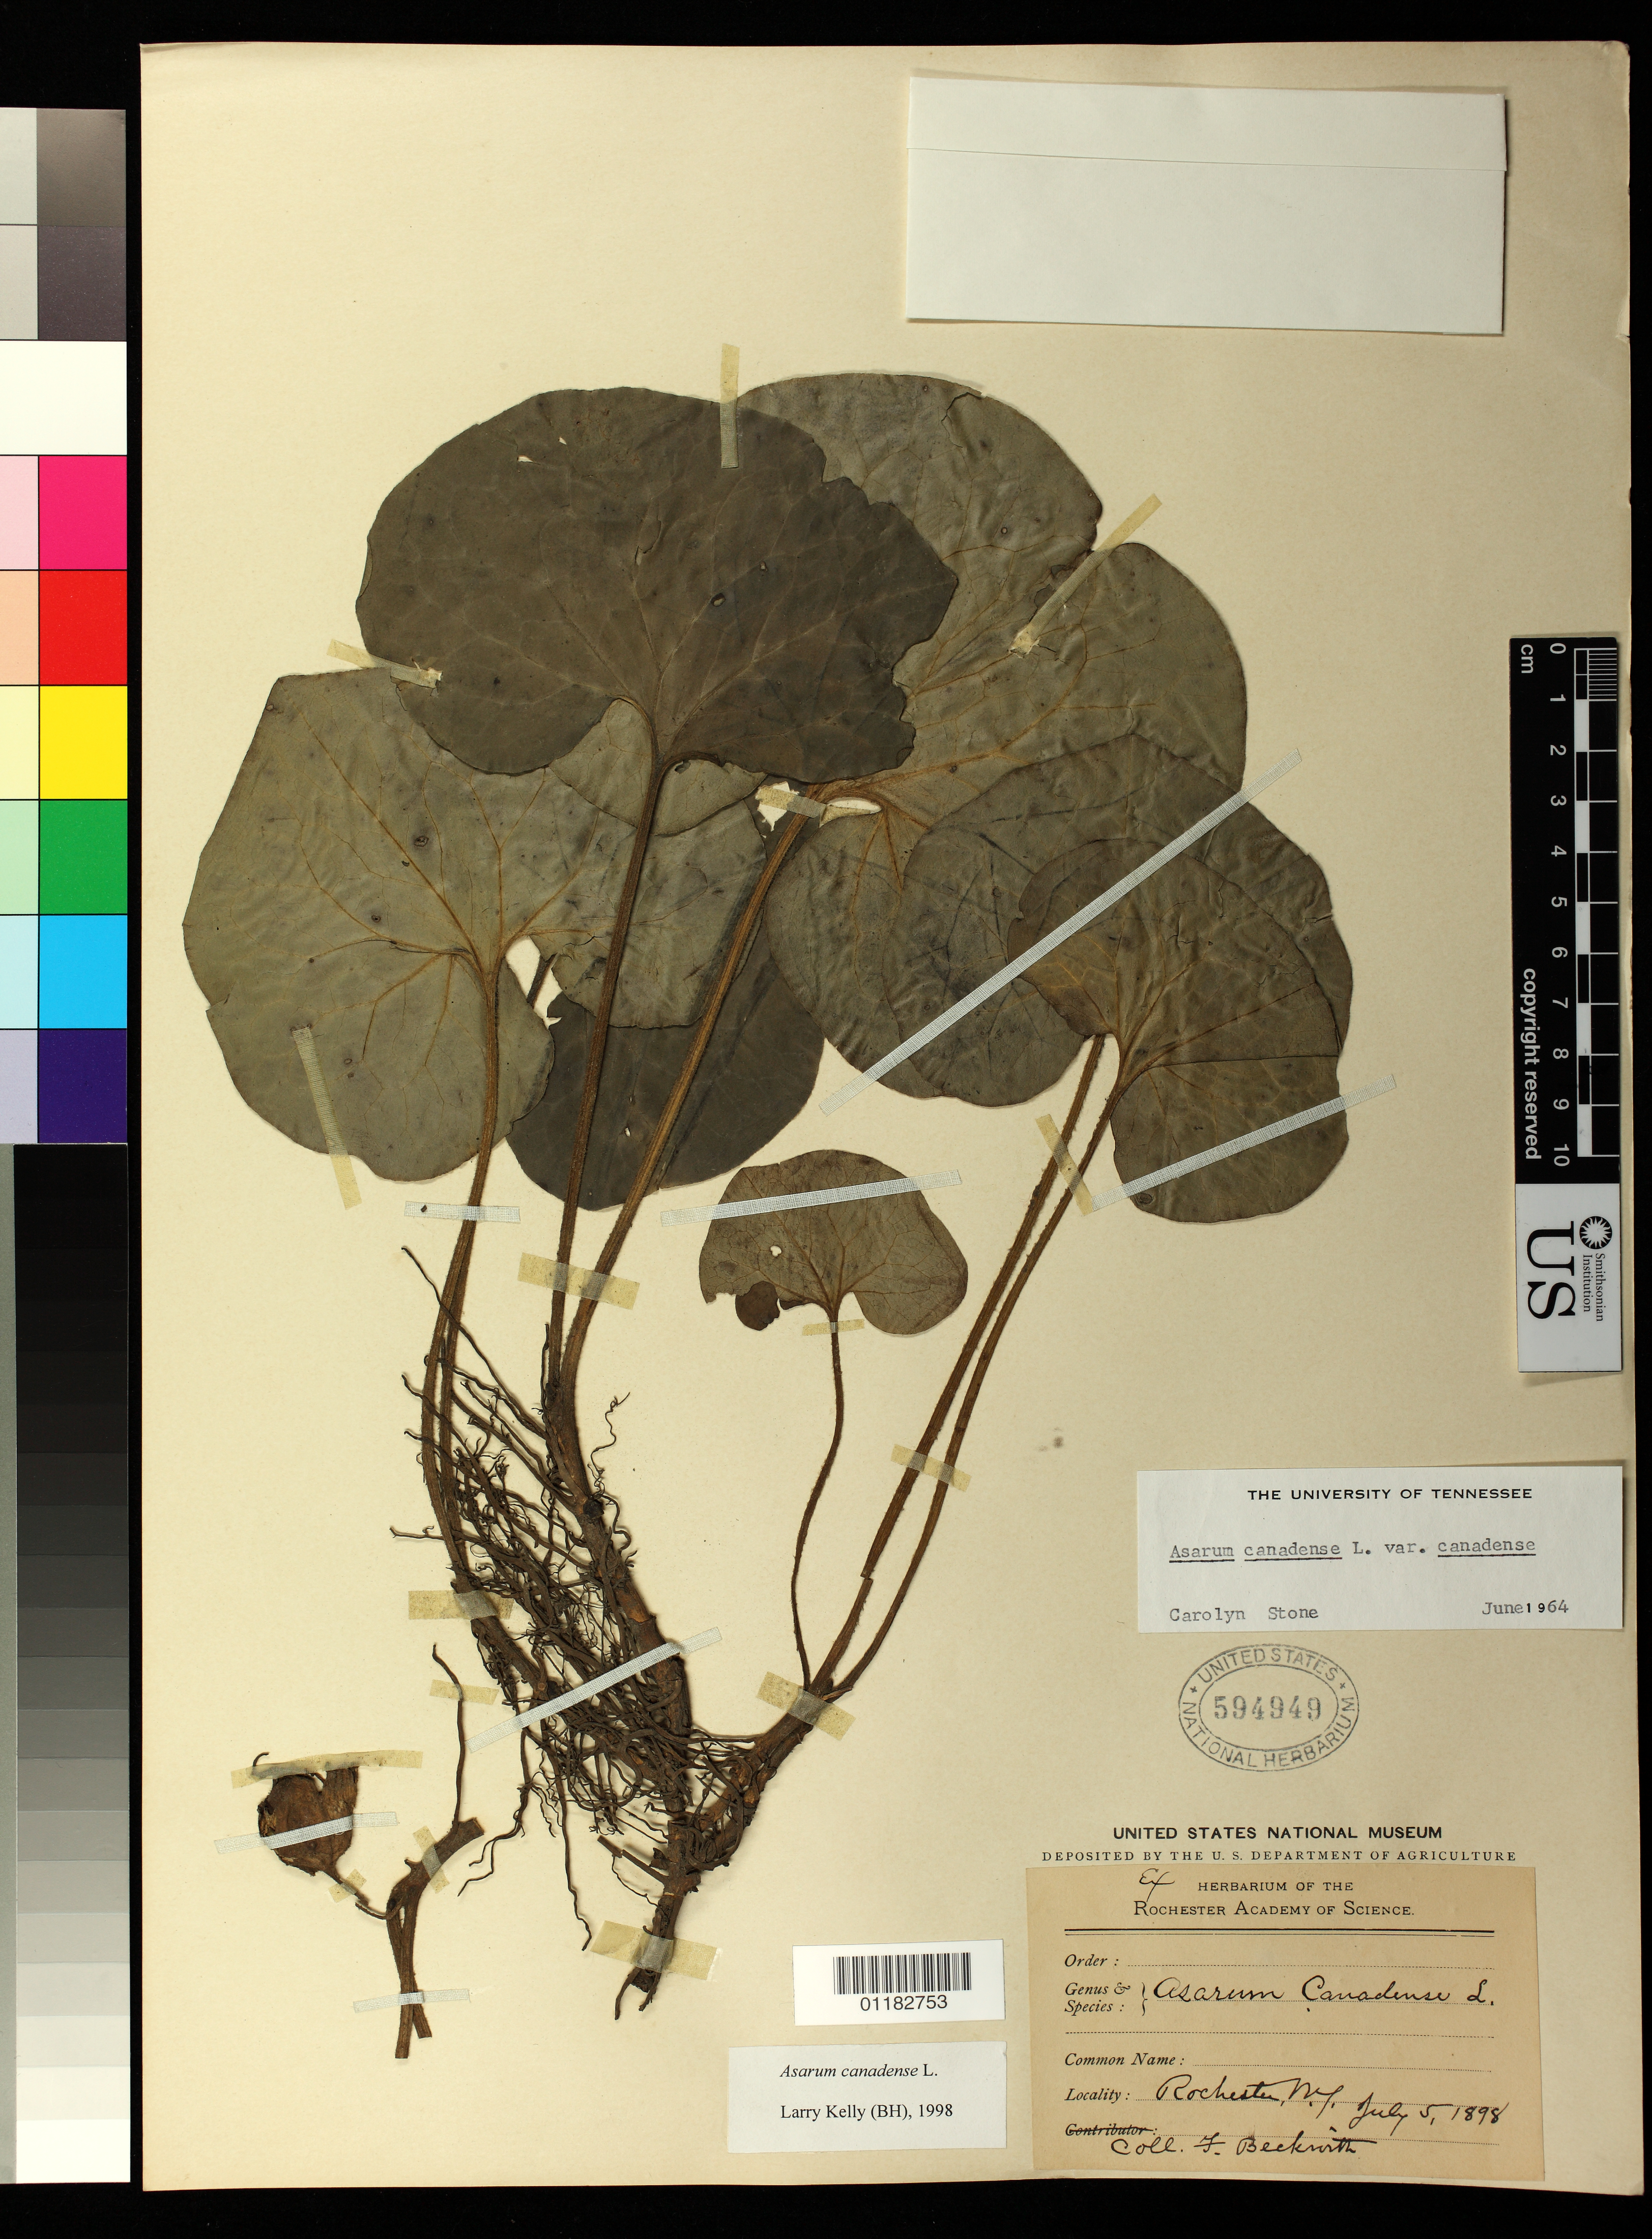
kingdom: Plantae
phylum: Tracheophyta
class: Magnoliopsida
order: Piperales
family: Aristolochiaceae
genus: Asarum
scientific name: Asarum canadense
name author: L.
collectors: F. Beckwith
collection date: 1898-07-05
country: United States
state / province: New York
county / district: Monroe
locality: Rochester, Monroe County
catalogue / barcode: US 594949